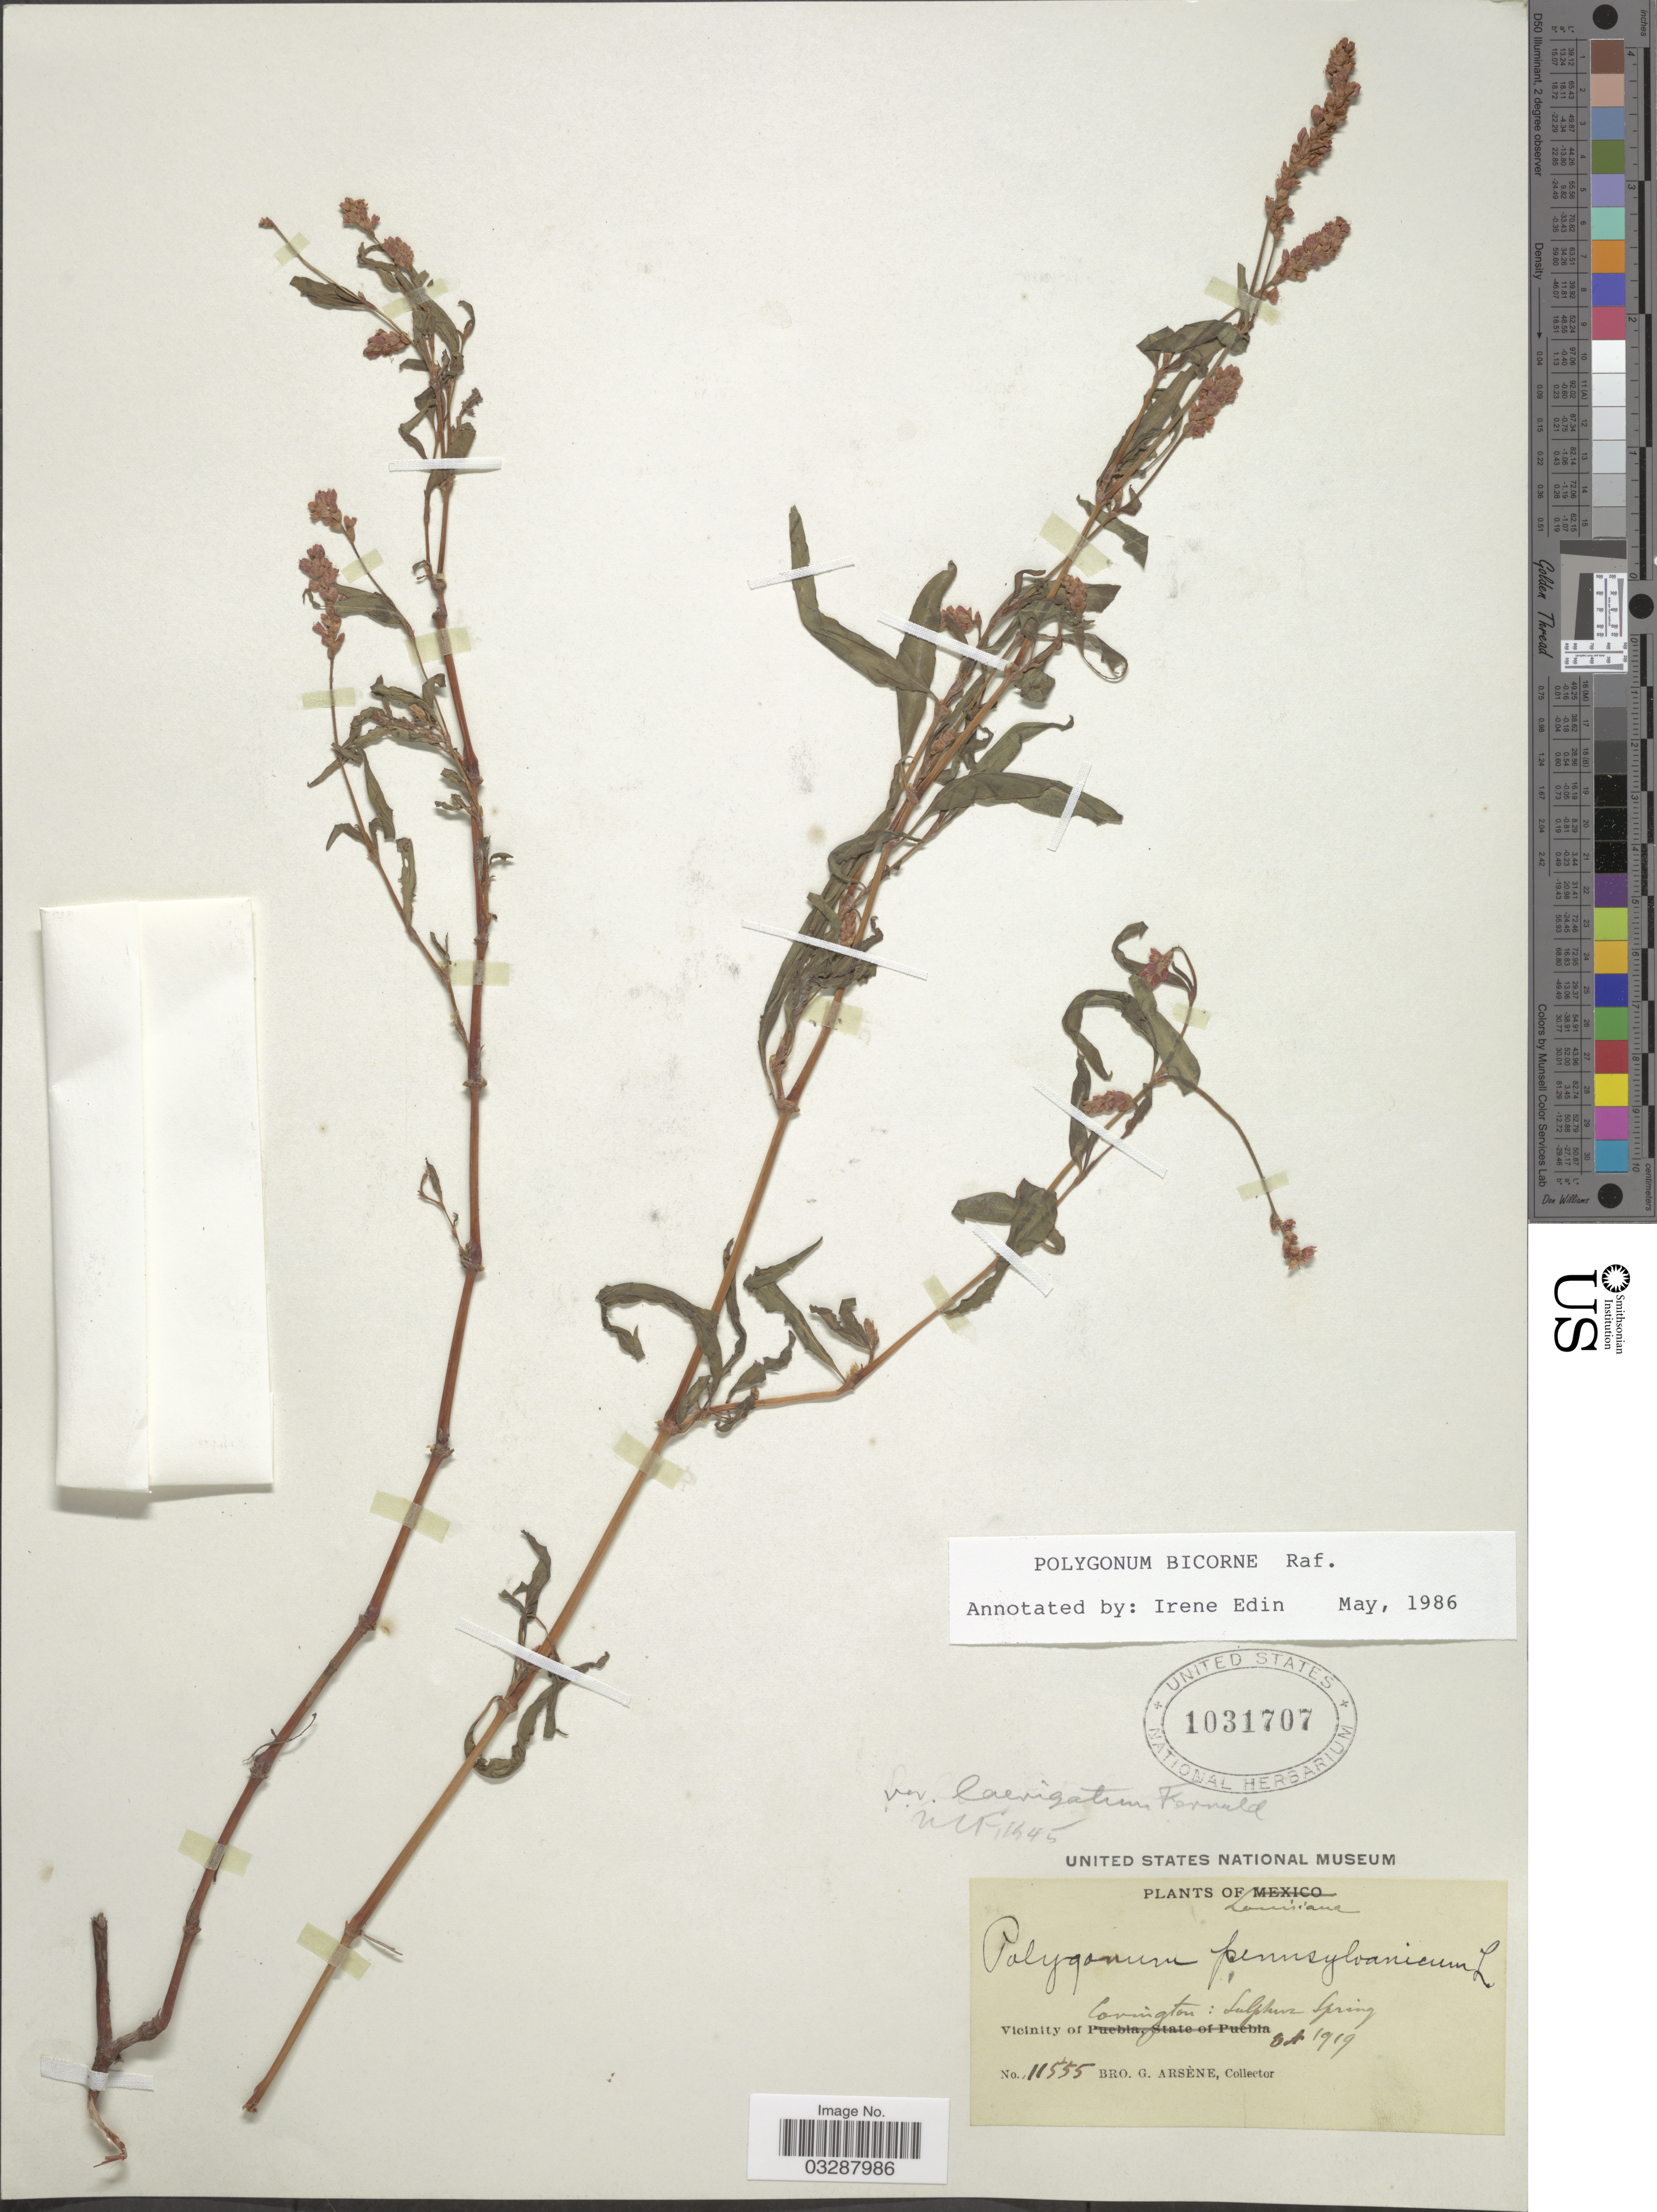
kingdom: Plantae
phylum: Tracheophyta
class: Magnoliopsida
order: Caryophyllales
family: Polygonaceae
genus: Persicaria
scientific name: Persicaria bicornis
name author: (Raf.) Nieuwl.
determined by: Atha, D. E.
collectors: Bro. G. Arsène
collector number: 11555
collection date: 1919-10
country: United States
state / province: Louisiana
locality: Vicinity of Covington: Sulphur Spring.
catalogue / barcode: US 1031707